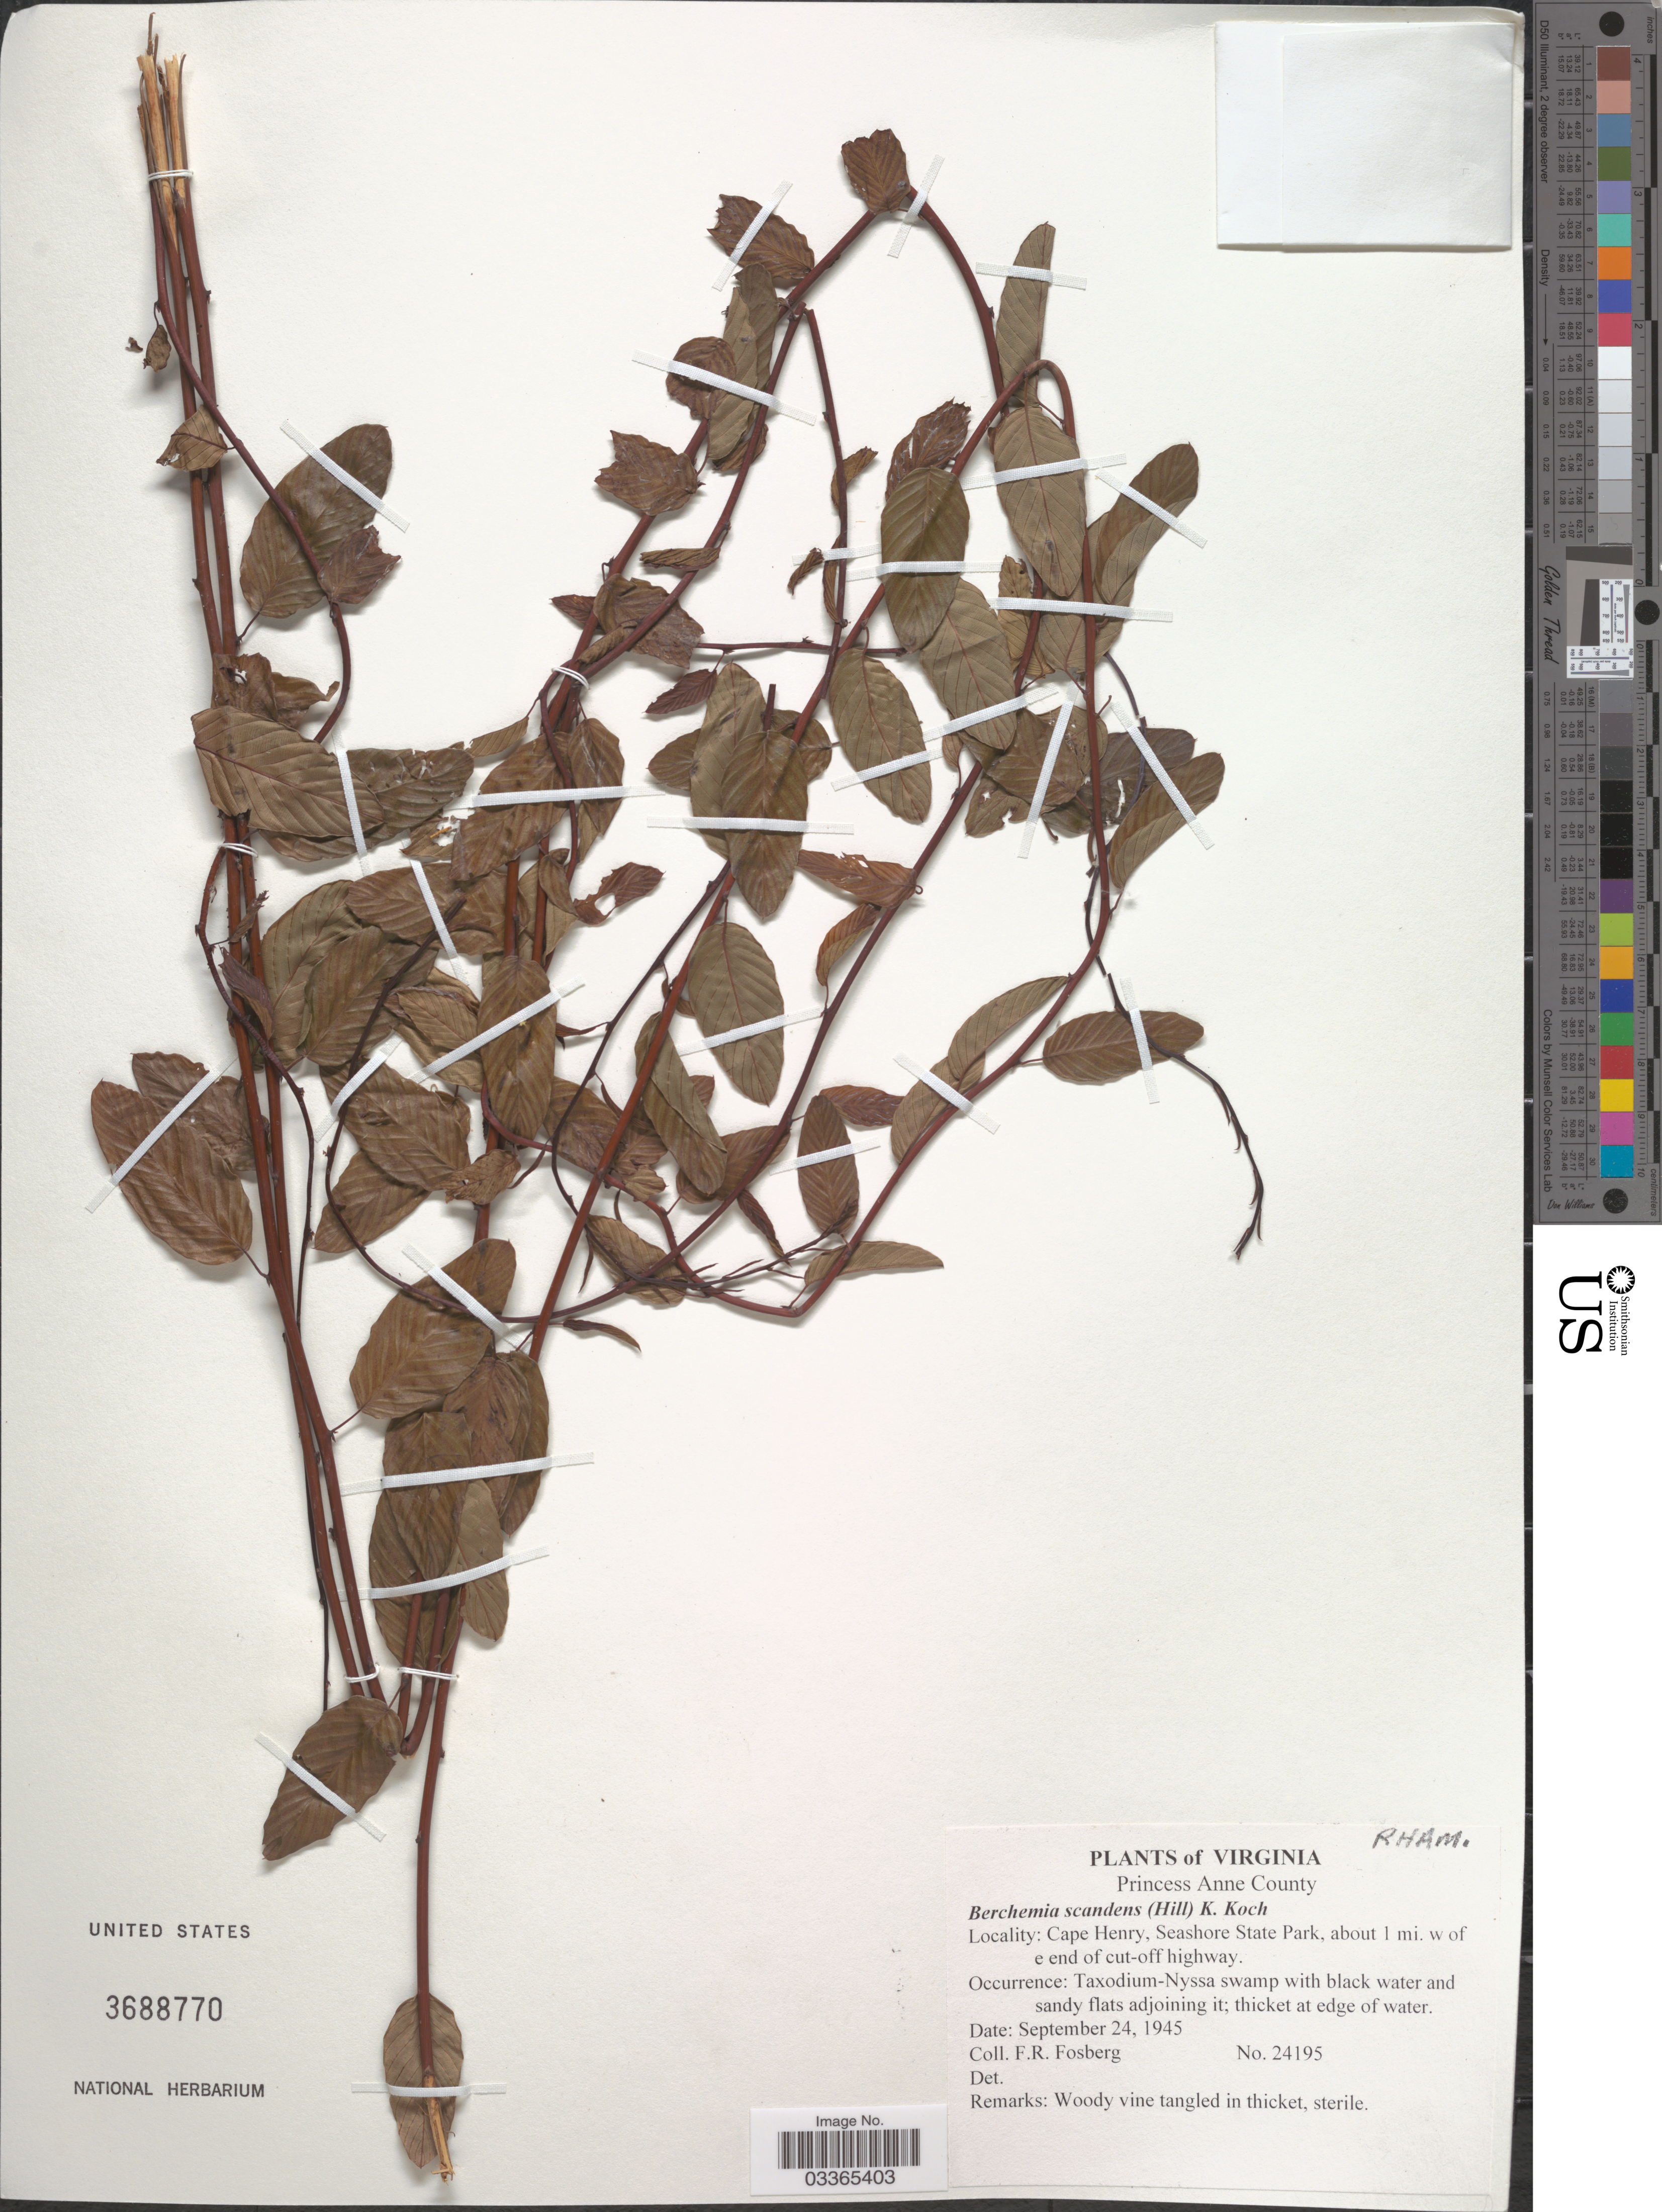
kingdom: Plantae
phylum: Tracheophyta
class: Magnoliopsida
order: Rosales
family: Rhamnaceae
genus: Berchemia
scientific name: Berchemia scandens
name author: (Hill) K. Koch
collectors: F. R. Fosberg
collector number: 24195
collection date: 1945-09-24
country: United States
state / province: Virginia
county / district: City of Virginia Beach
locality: Princess Anne (=historic county name)County. Cape Henry, Seashore State Park, about 1 mi. w of e end of cut-off highway.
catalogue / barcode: US 3688770